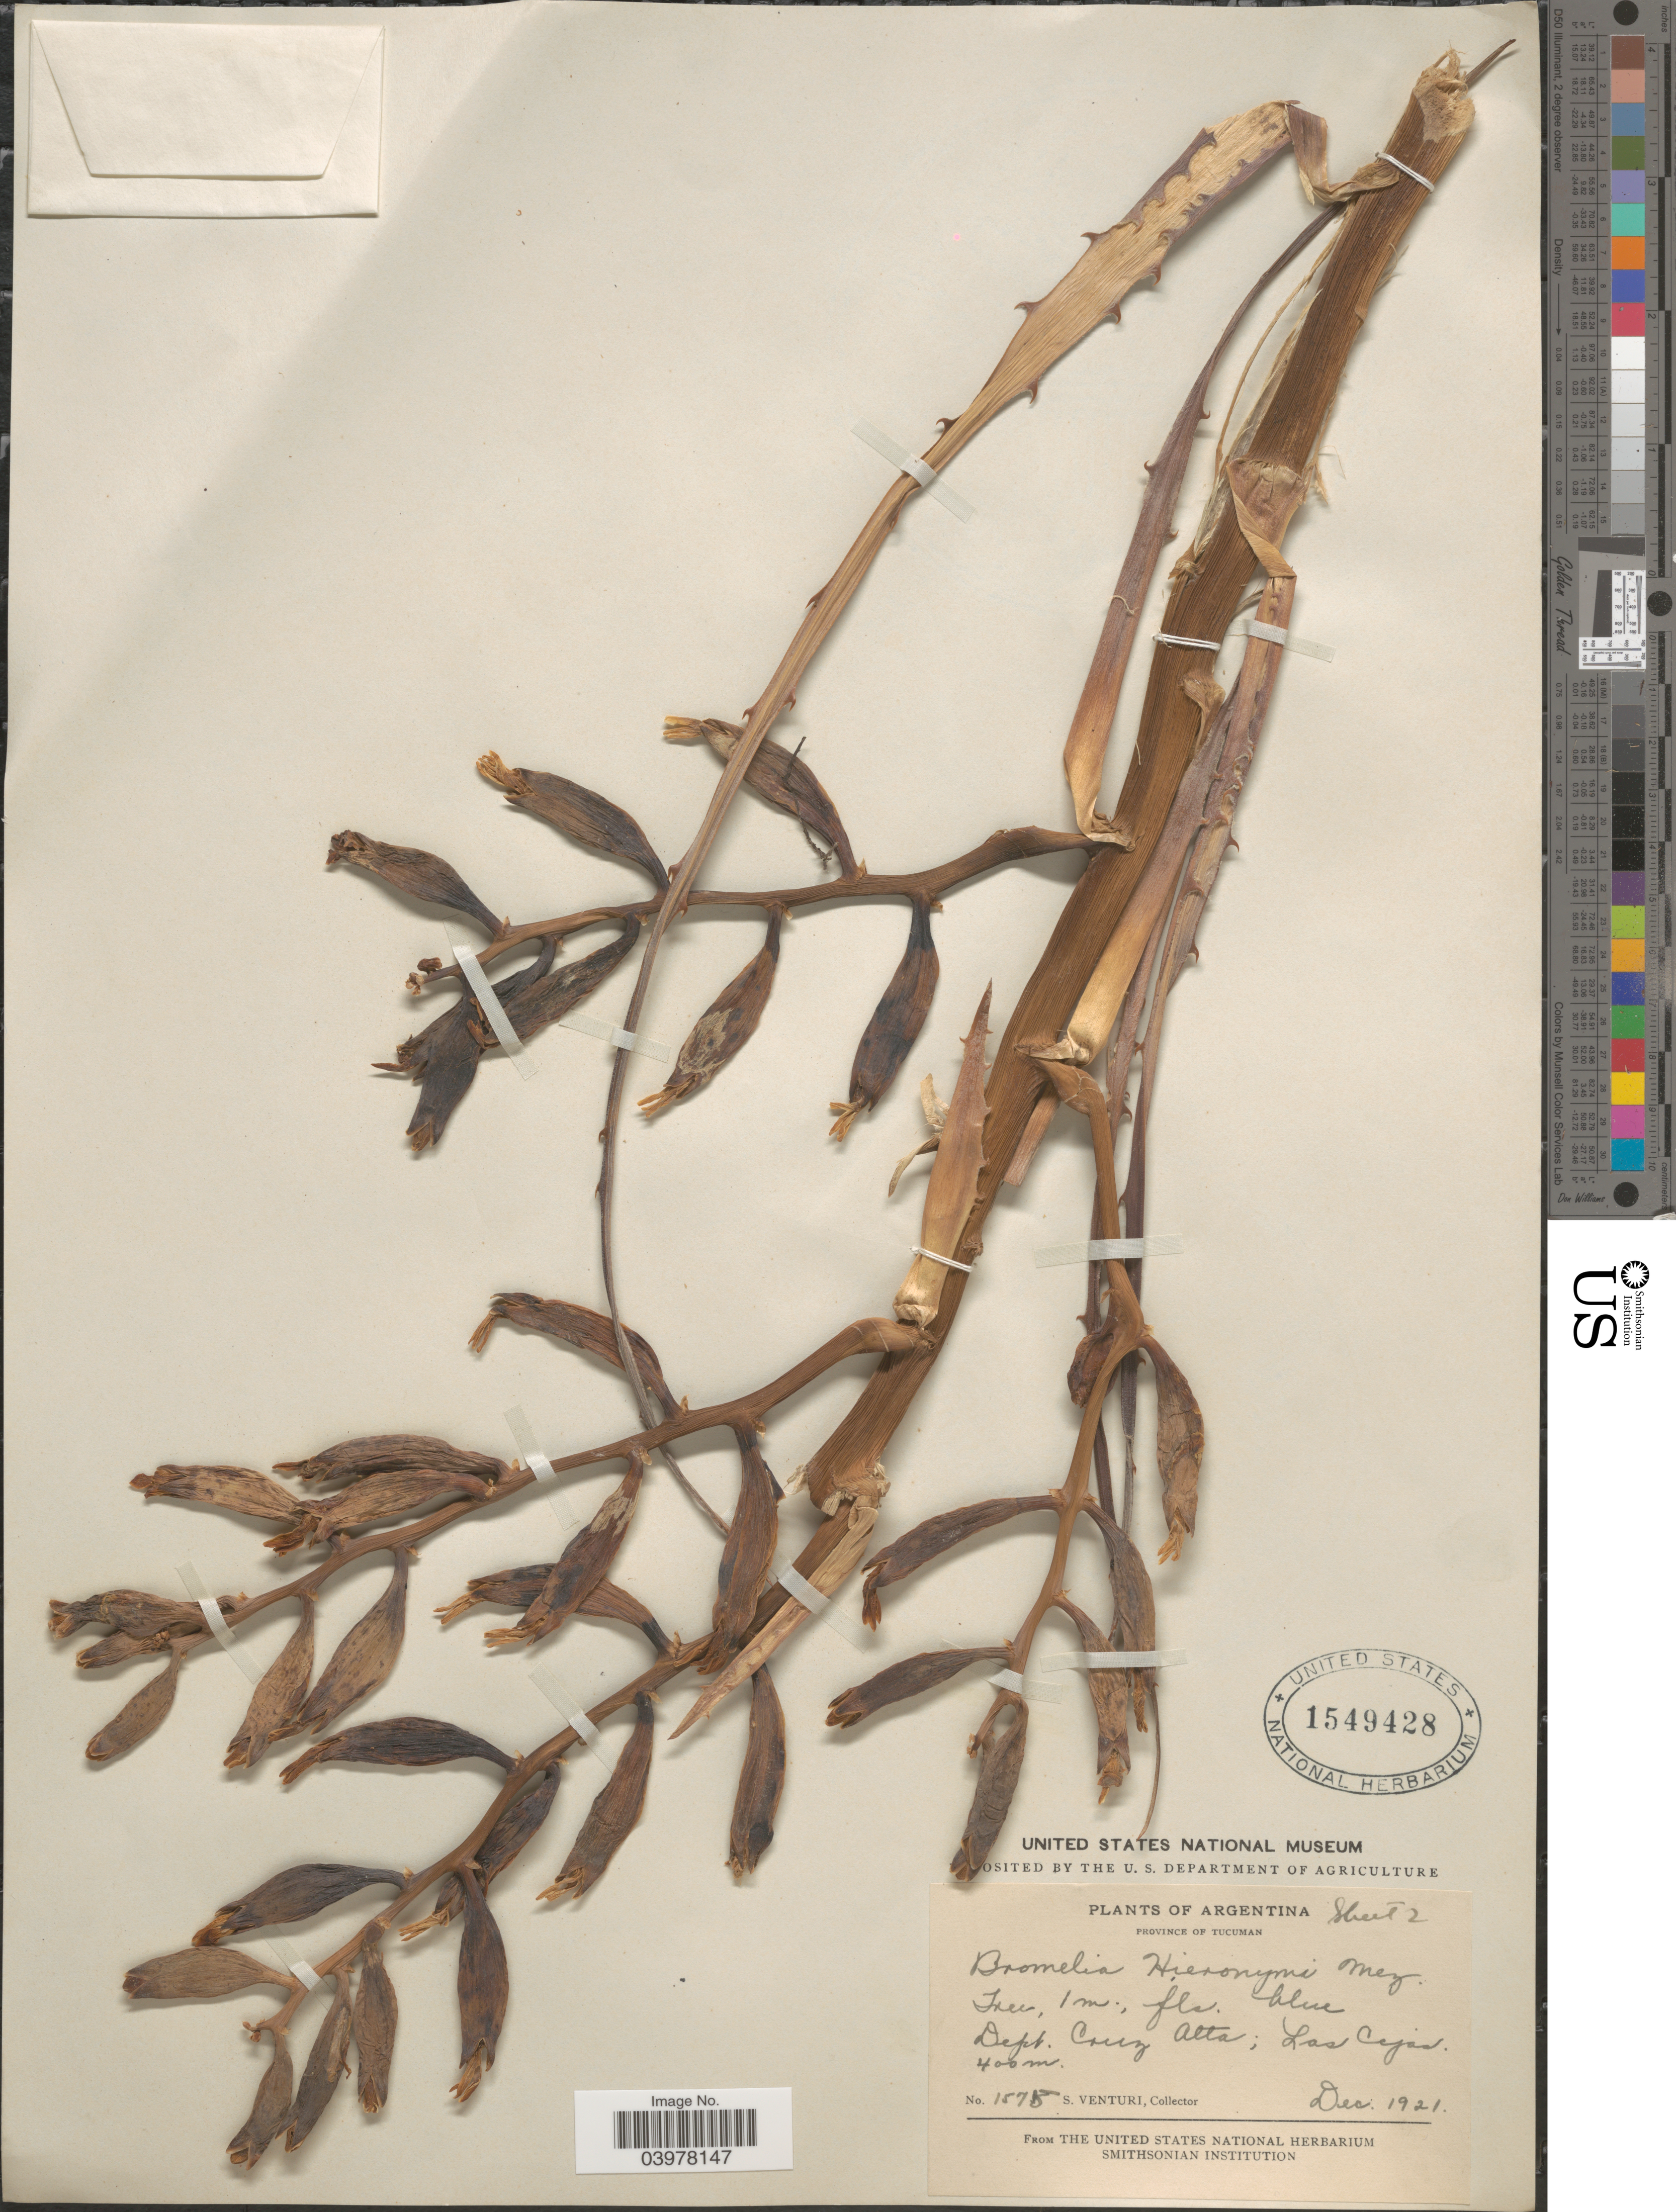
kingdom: Plantae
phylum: Tracheophyta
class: Liliopsida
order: Poales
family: Bromeliaceae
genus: Bromelia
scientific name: Bromelia hieronymi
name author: Mez in Mart.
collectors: S. Venturi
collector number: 1575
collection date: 1921-12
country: Argentina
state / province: Tucuman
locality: Dept. Cruz Alta; Las Cejas.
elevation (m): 400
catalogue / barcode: US 1549428